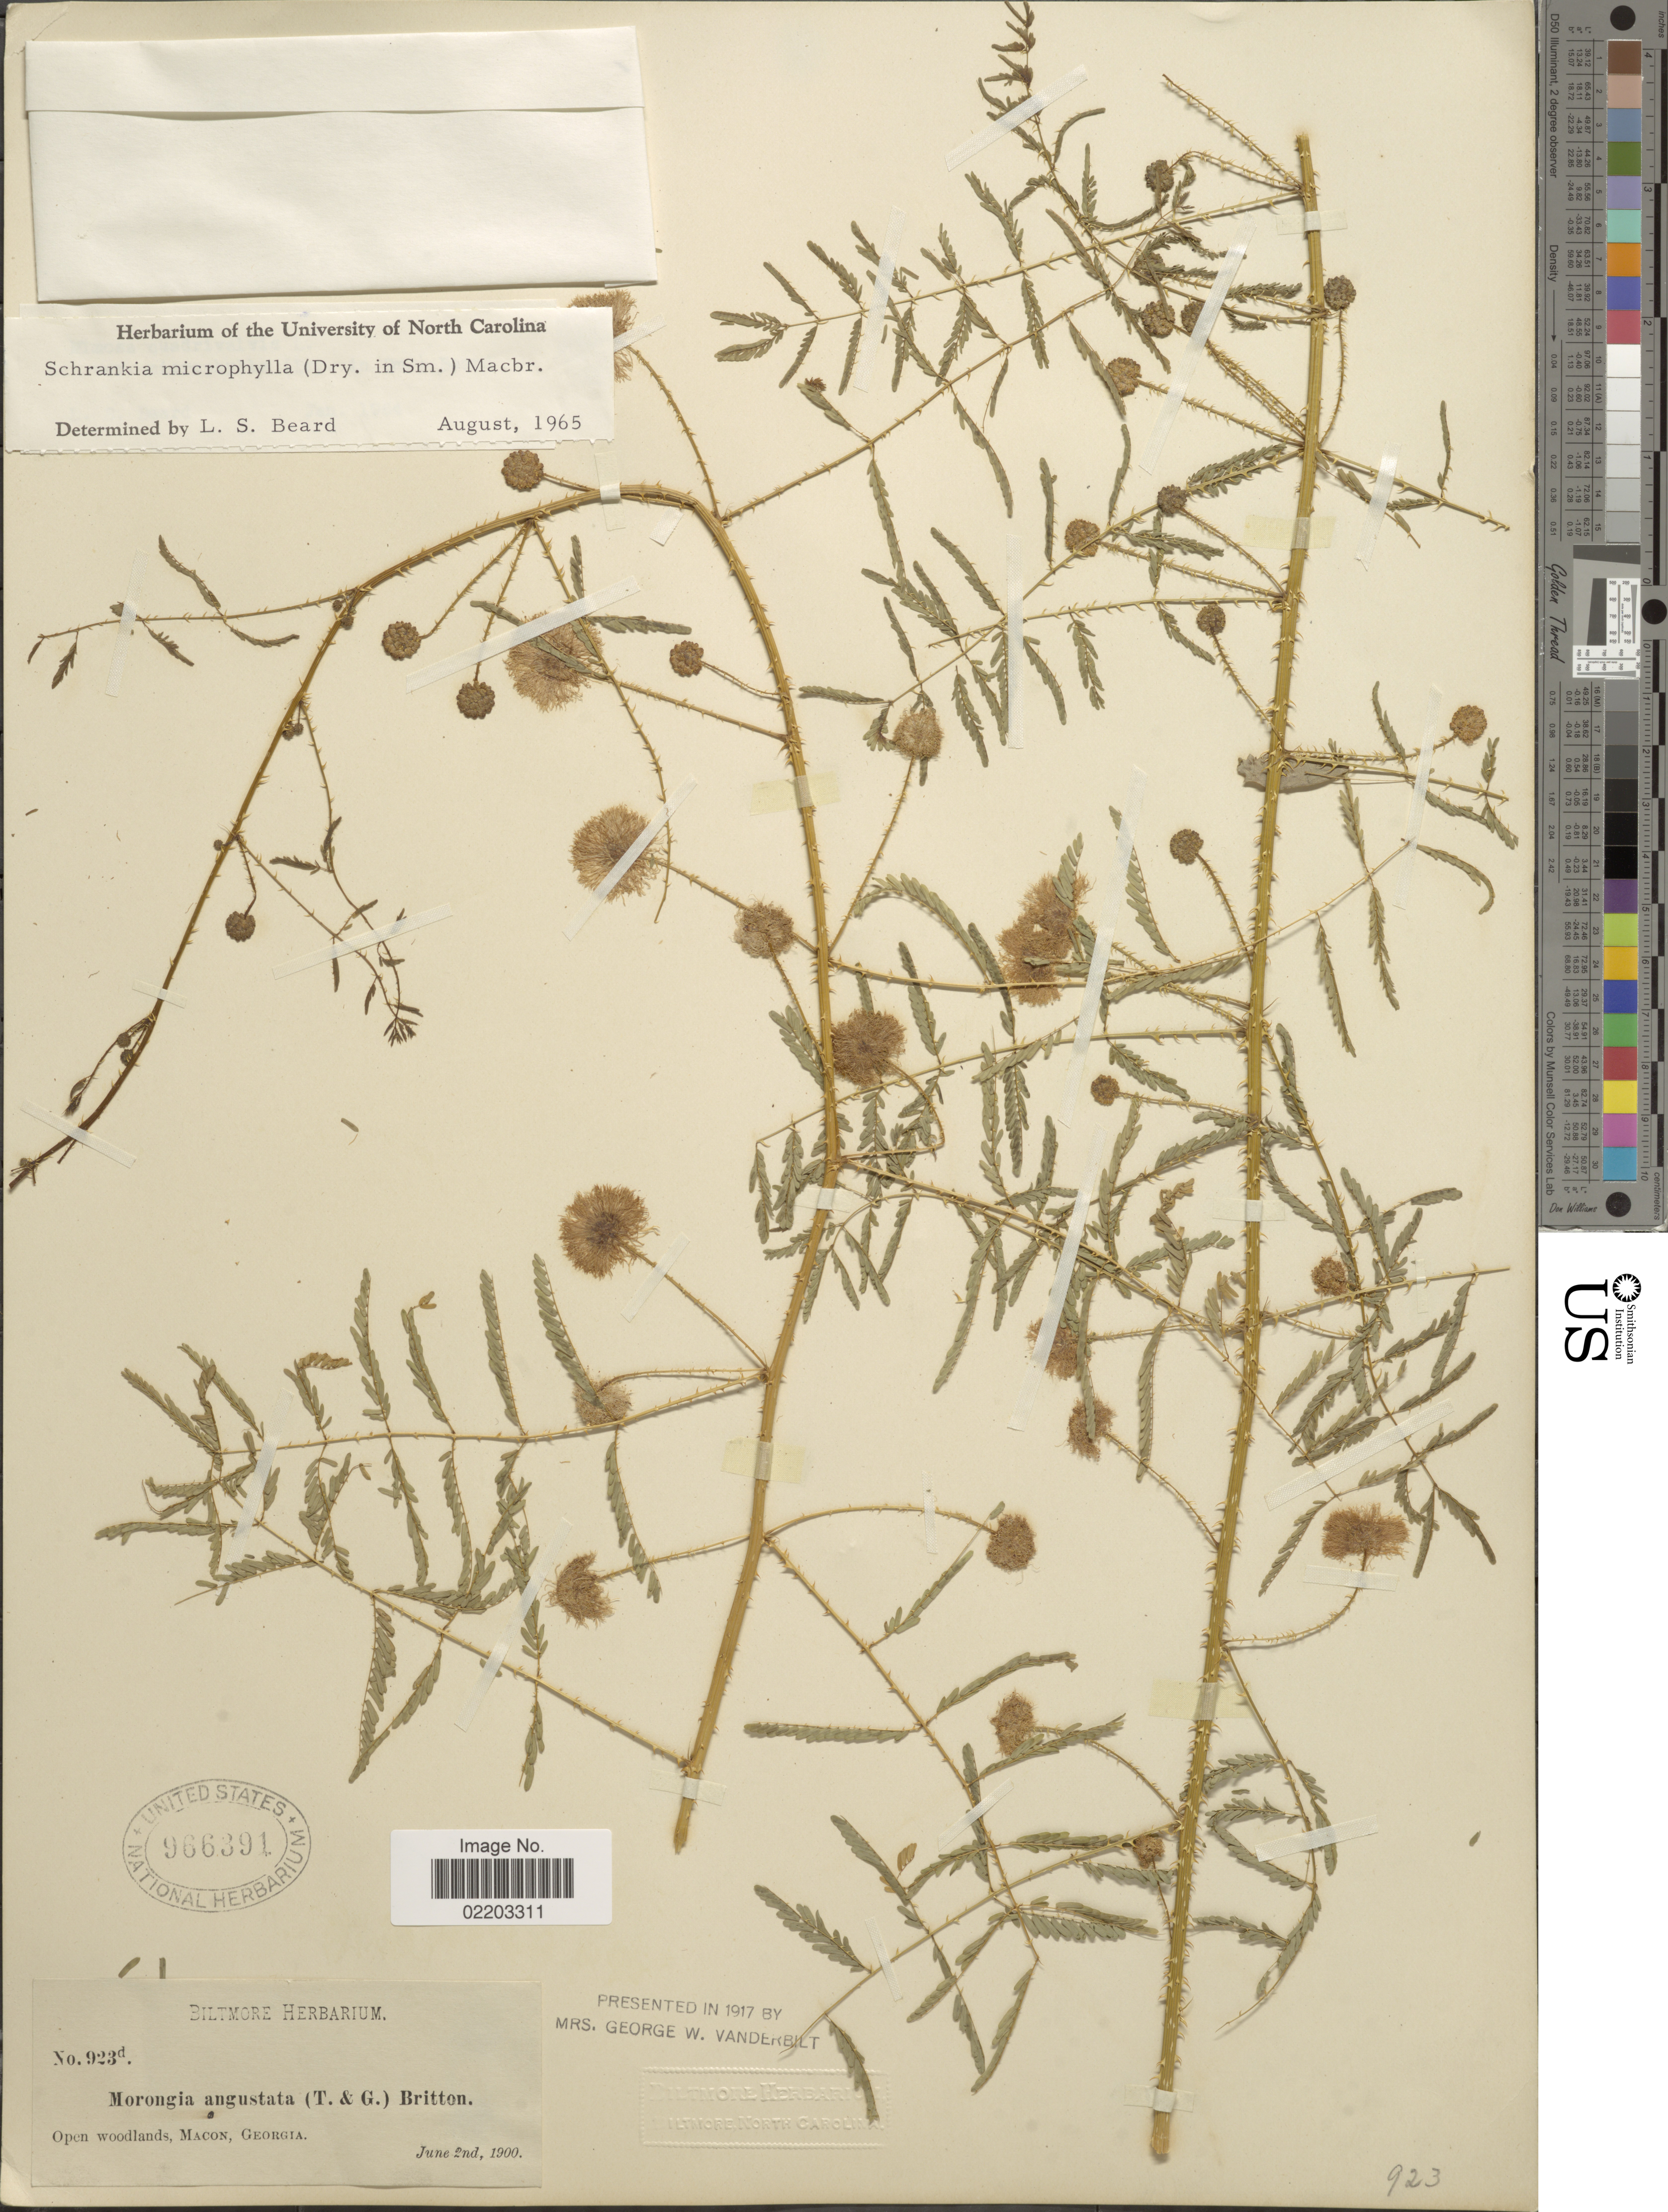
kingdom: Plantae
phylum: Tracheophyta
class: Magnoliopsida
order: Fabales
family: Fabaceae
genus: Mimosa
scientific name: Mimosa microphylla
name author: Dryand.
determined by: Strong, M. T., (US), Smithsonian Institution - National Museum of Natural History (UNITED STATES)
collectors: ex herb. Biltmore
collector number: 923d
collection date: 1900-06-02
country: United States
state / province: Georgia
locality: Open woodlands, Macon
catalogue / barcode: US 966391